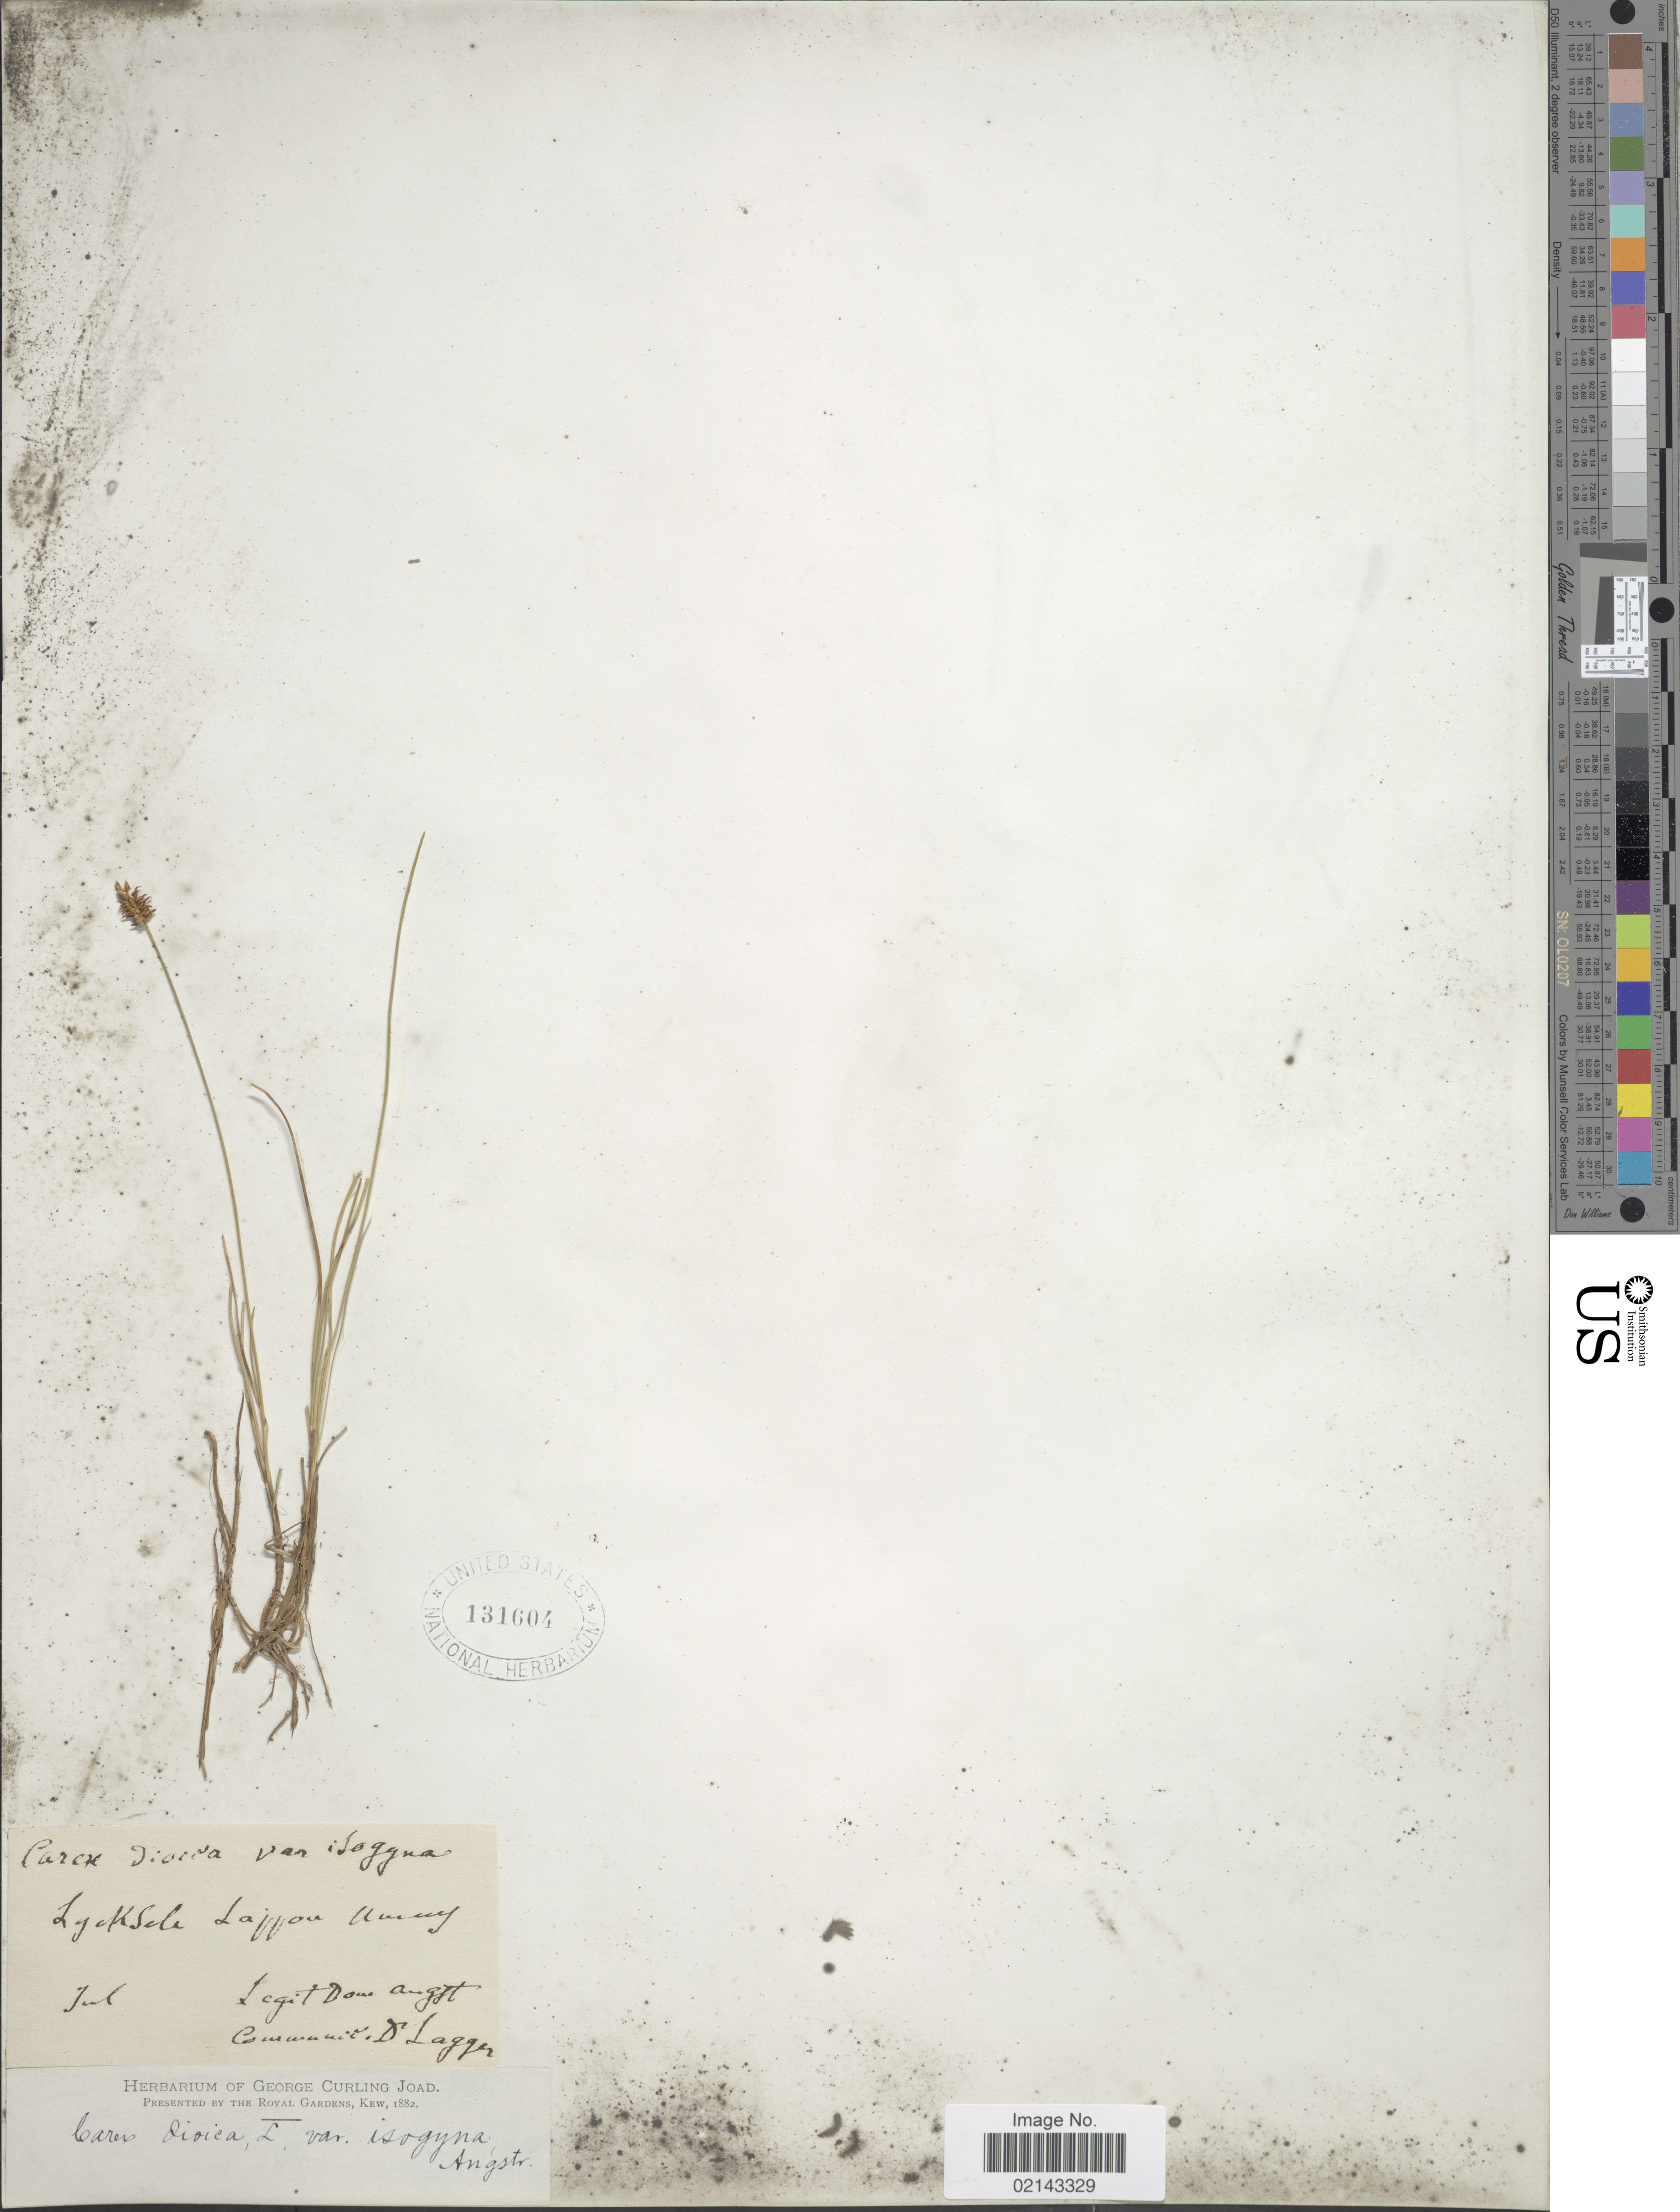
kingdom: Plantae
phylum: Tracheophyta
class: Liliopsida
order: Poales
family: Cyperaceae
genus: Carex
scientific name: Carex dioica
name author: L.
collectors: D. Angst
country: Sweden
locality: Lycksele, Lappon Umog [interpreted]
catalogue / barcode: US 131604